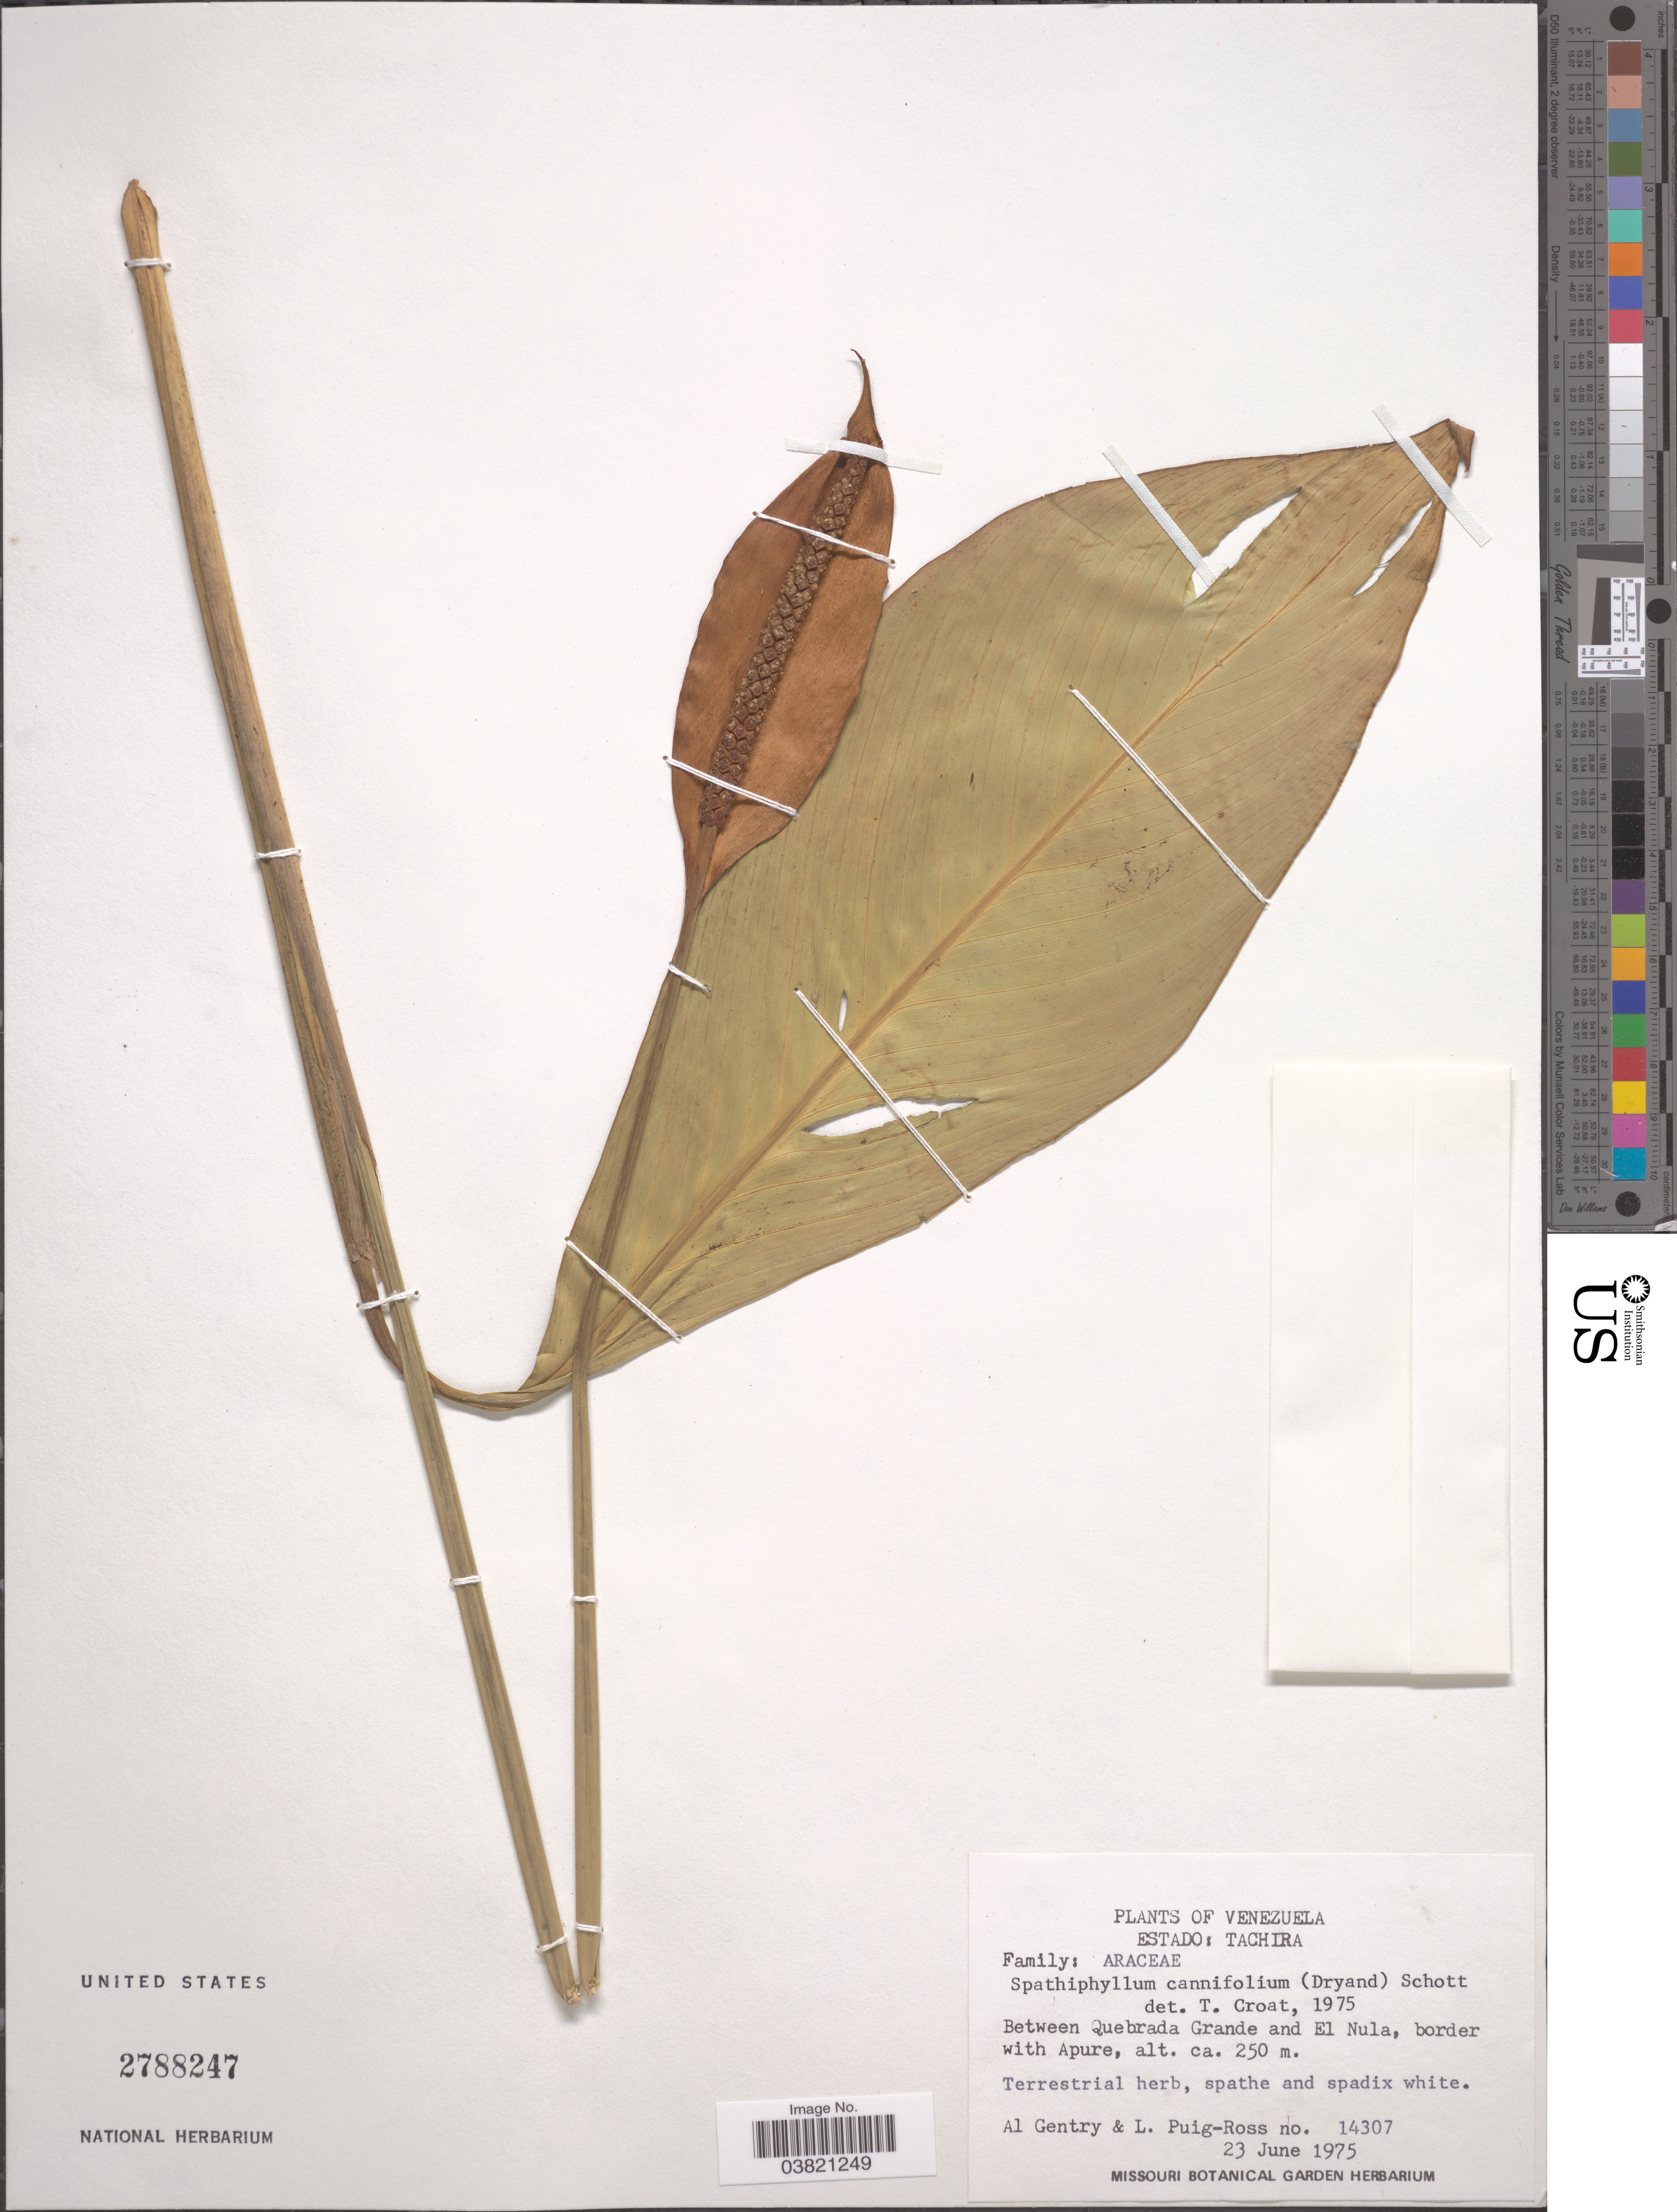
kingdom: Plantae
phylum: Tracheophyta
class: Liliopsida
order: Alismatales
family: Araceae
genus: Spathiphyllum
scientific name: Spathiphyllum cannifolium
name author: (Dryand. ex Sims) Schott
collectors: A. H. Gentry & L. Puig-Ross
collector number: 14307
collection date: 1975-06-23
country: Venezuela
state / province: Tachira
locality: Between Quebrada Grande and El Nula, border with Apure.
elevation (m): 250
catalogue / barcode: US 2788247